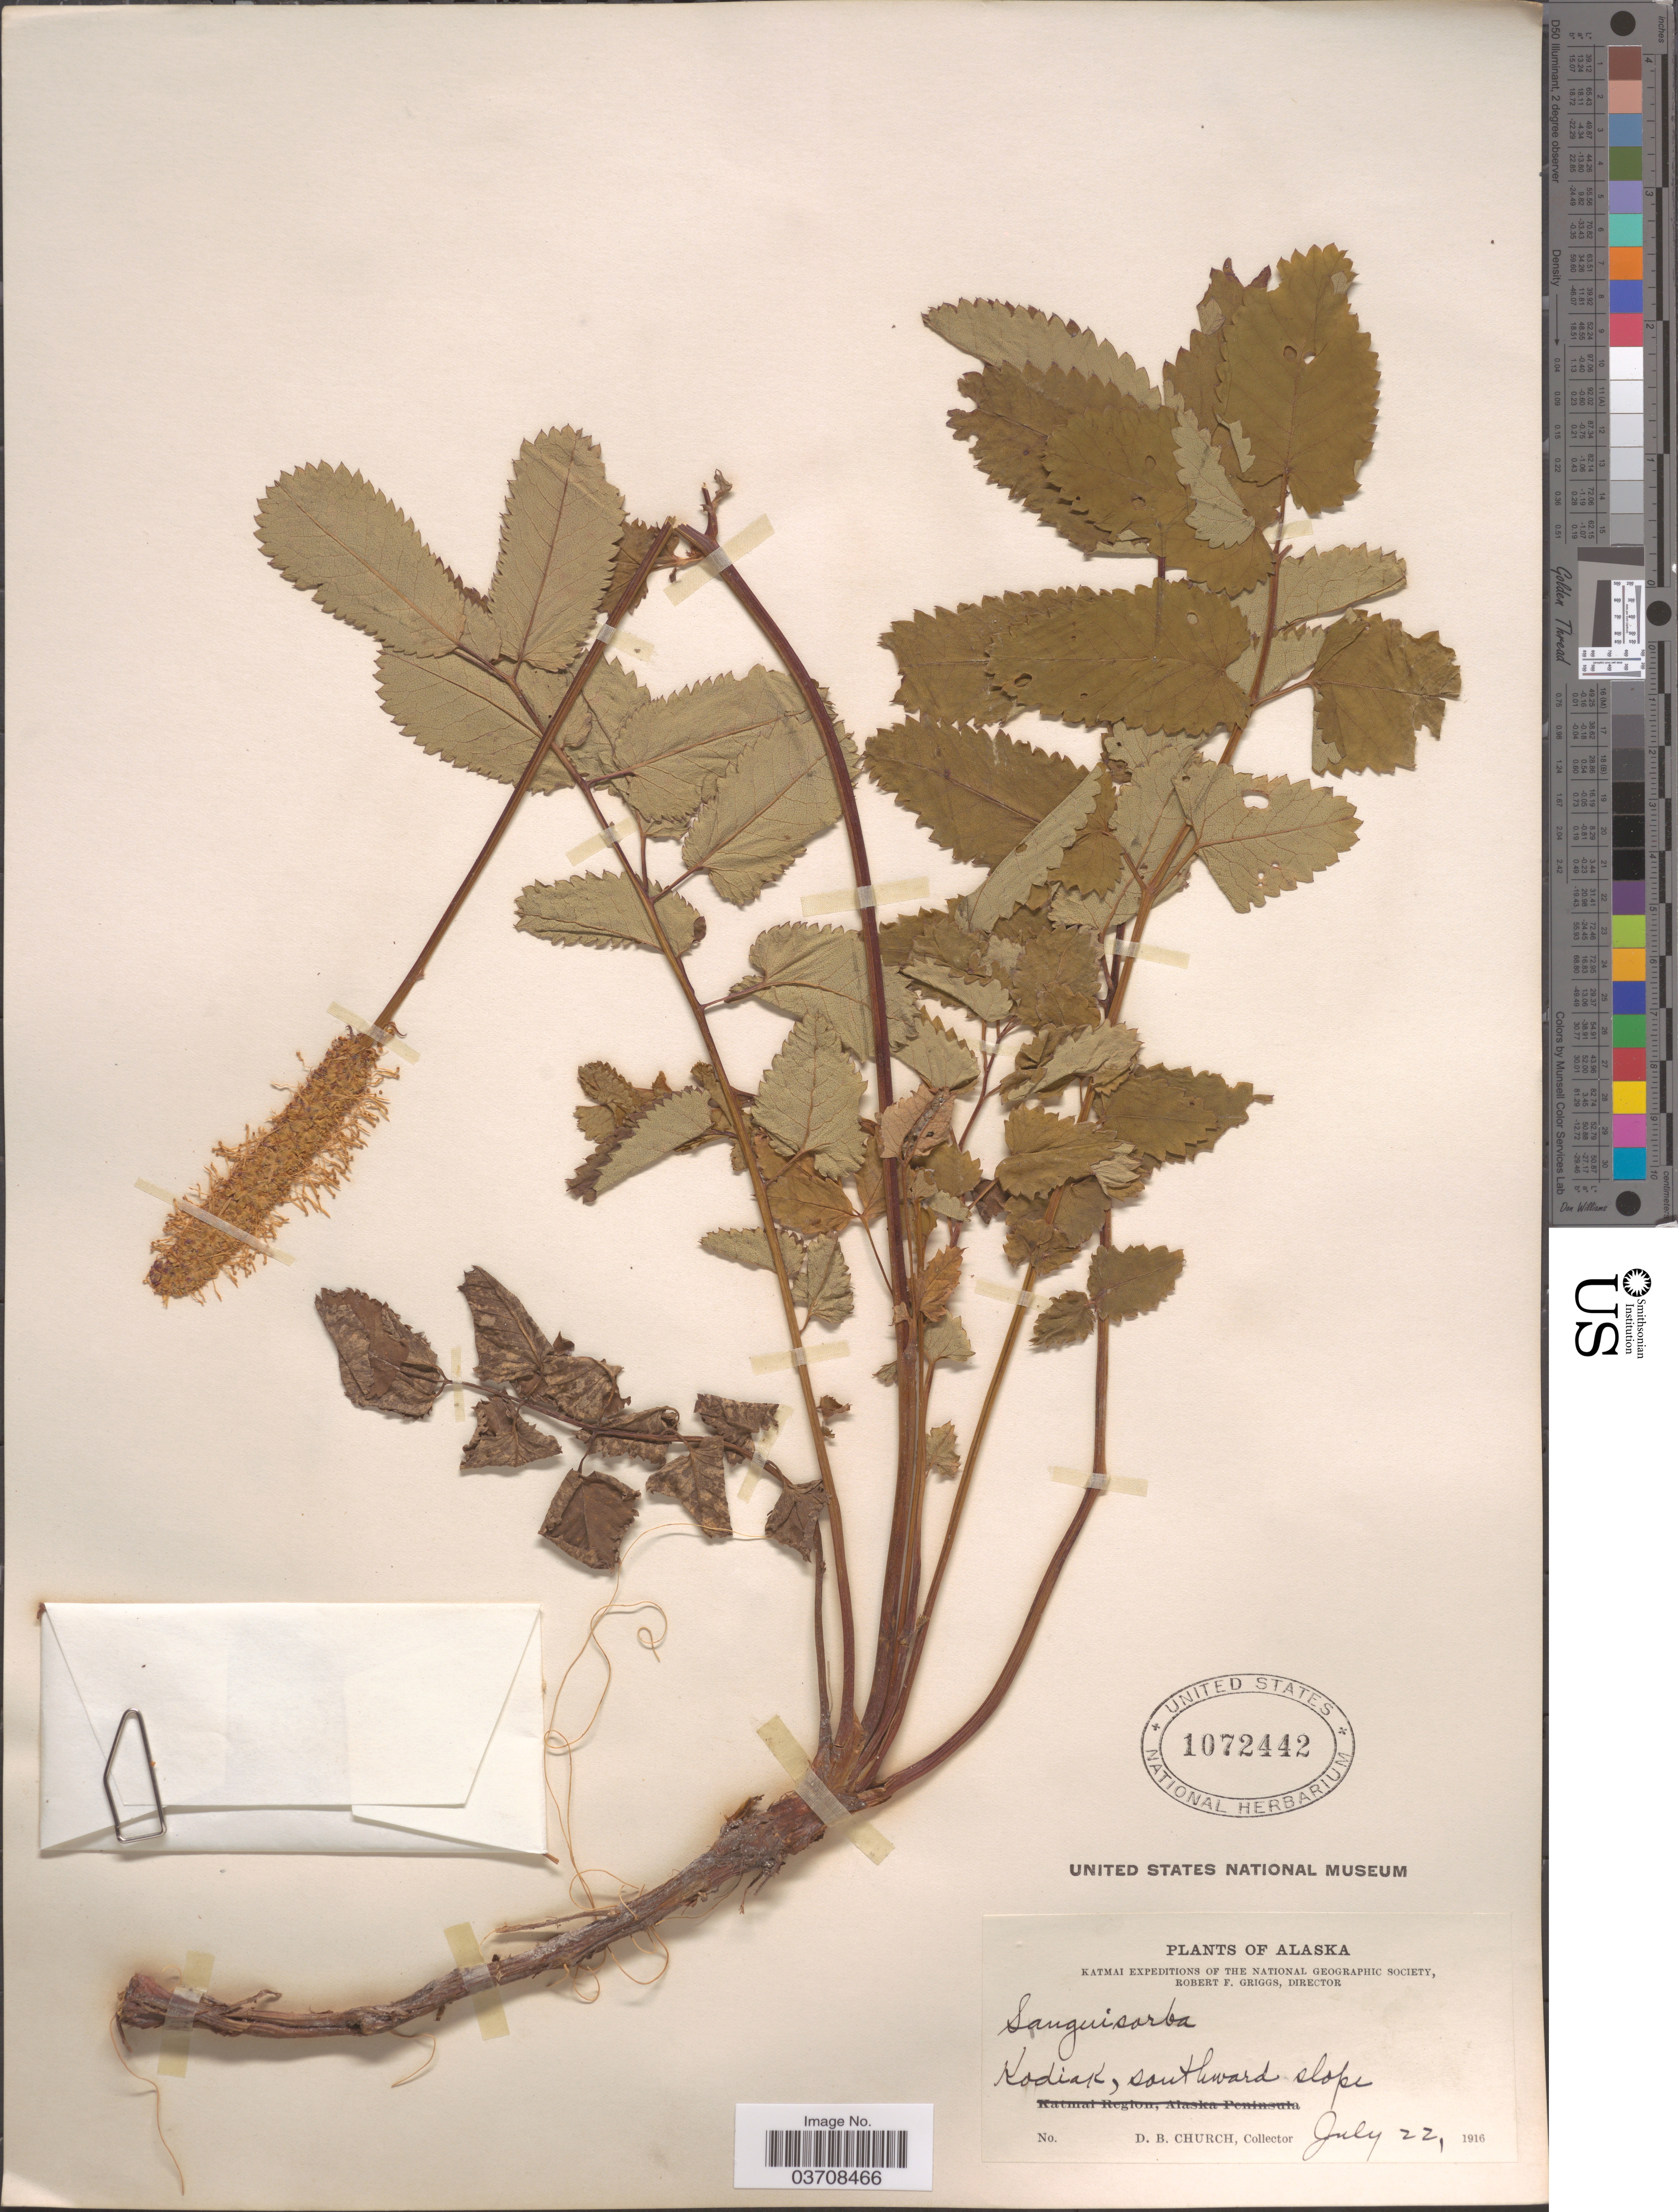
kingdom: Plantae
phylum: Tracheophyta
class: Magnoliopsida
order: Rosales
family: Rosaceae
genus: Sanguisorba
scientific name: Sanguisorba stipulata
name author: Raf.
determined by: Strong, Mark T., (BOT), Smithsonian Institution - National Museum of Natural History (UNITED STATES)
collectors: D. Church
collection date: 1916-07-22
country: United States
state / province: Alaska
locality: Kodiak, southward slope.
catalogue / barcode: US 1072442